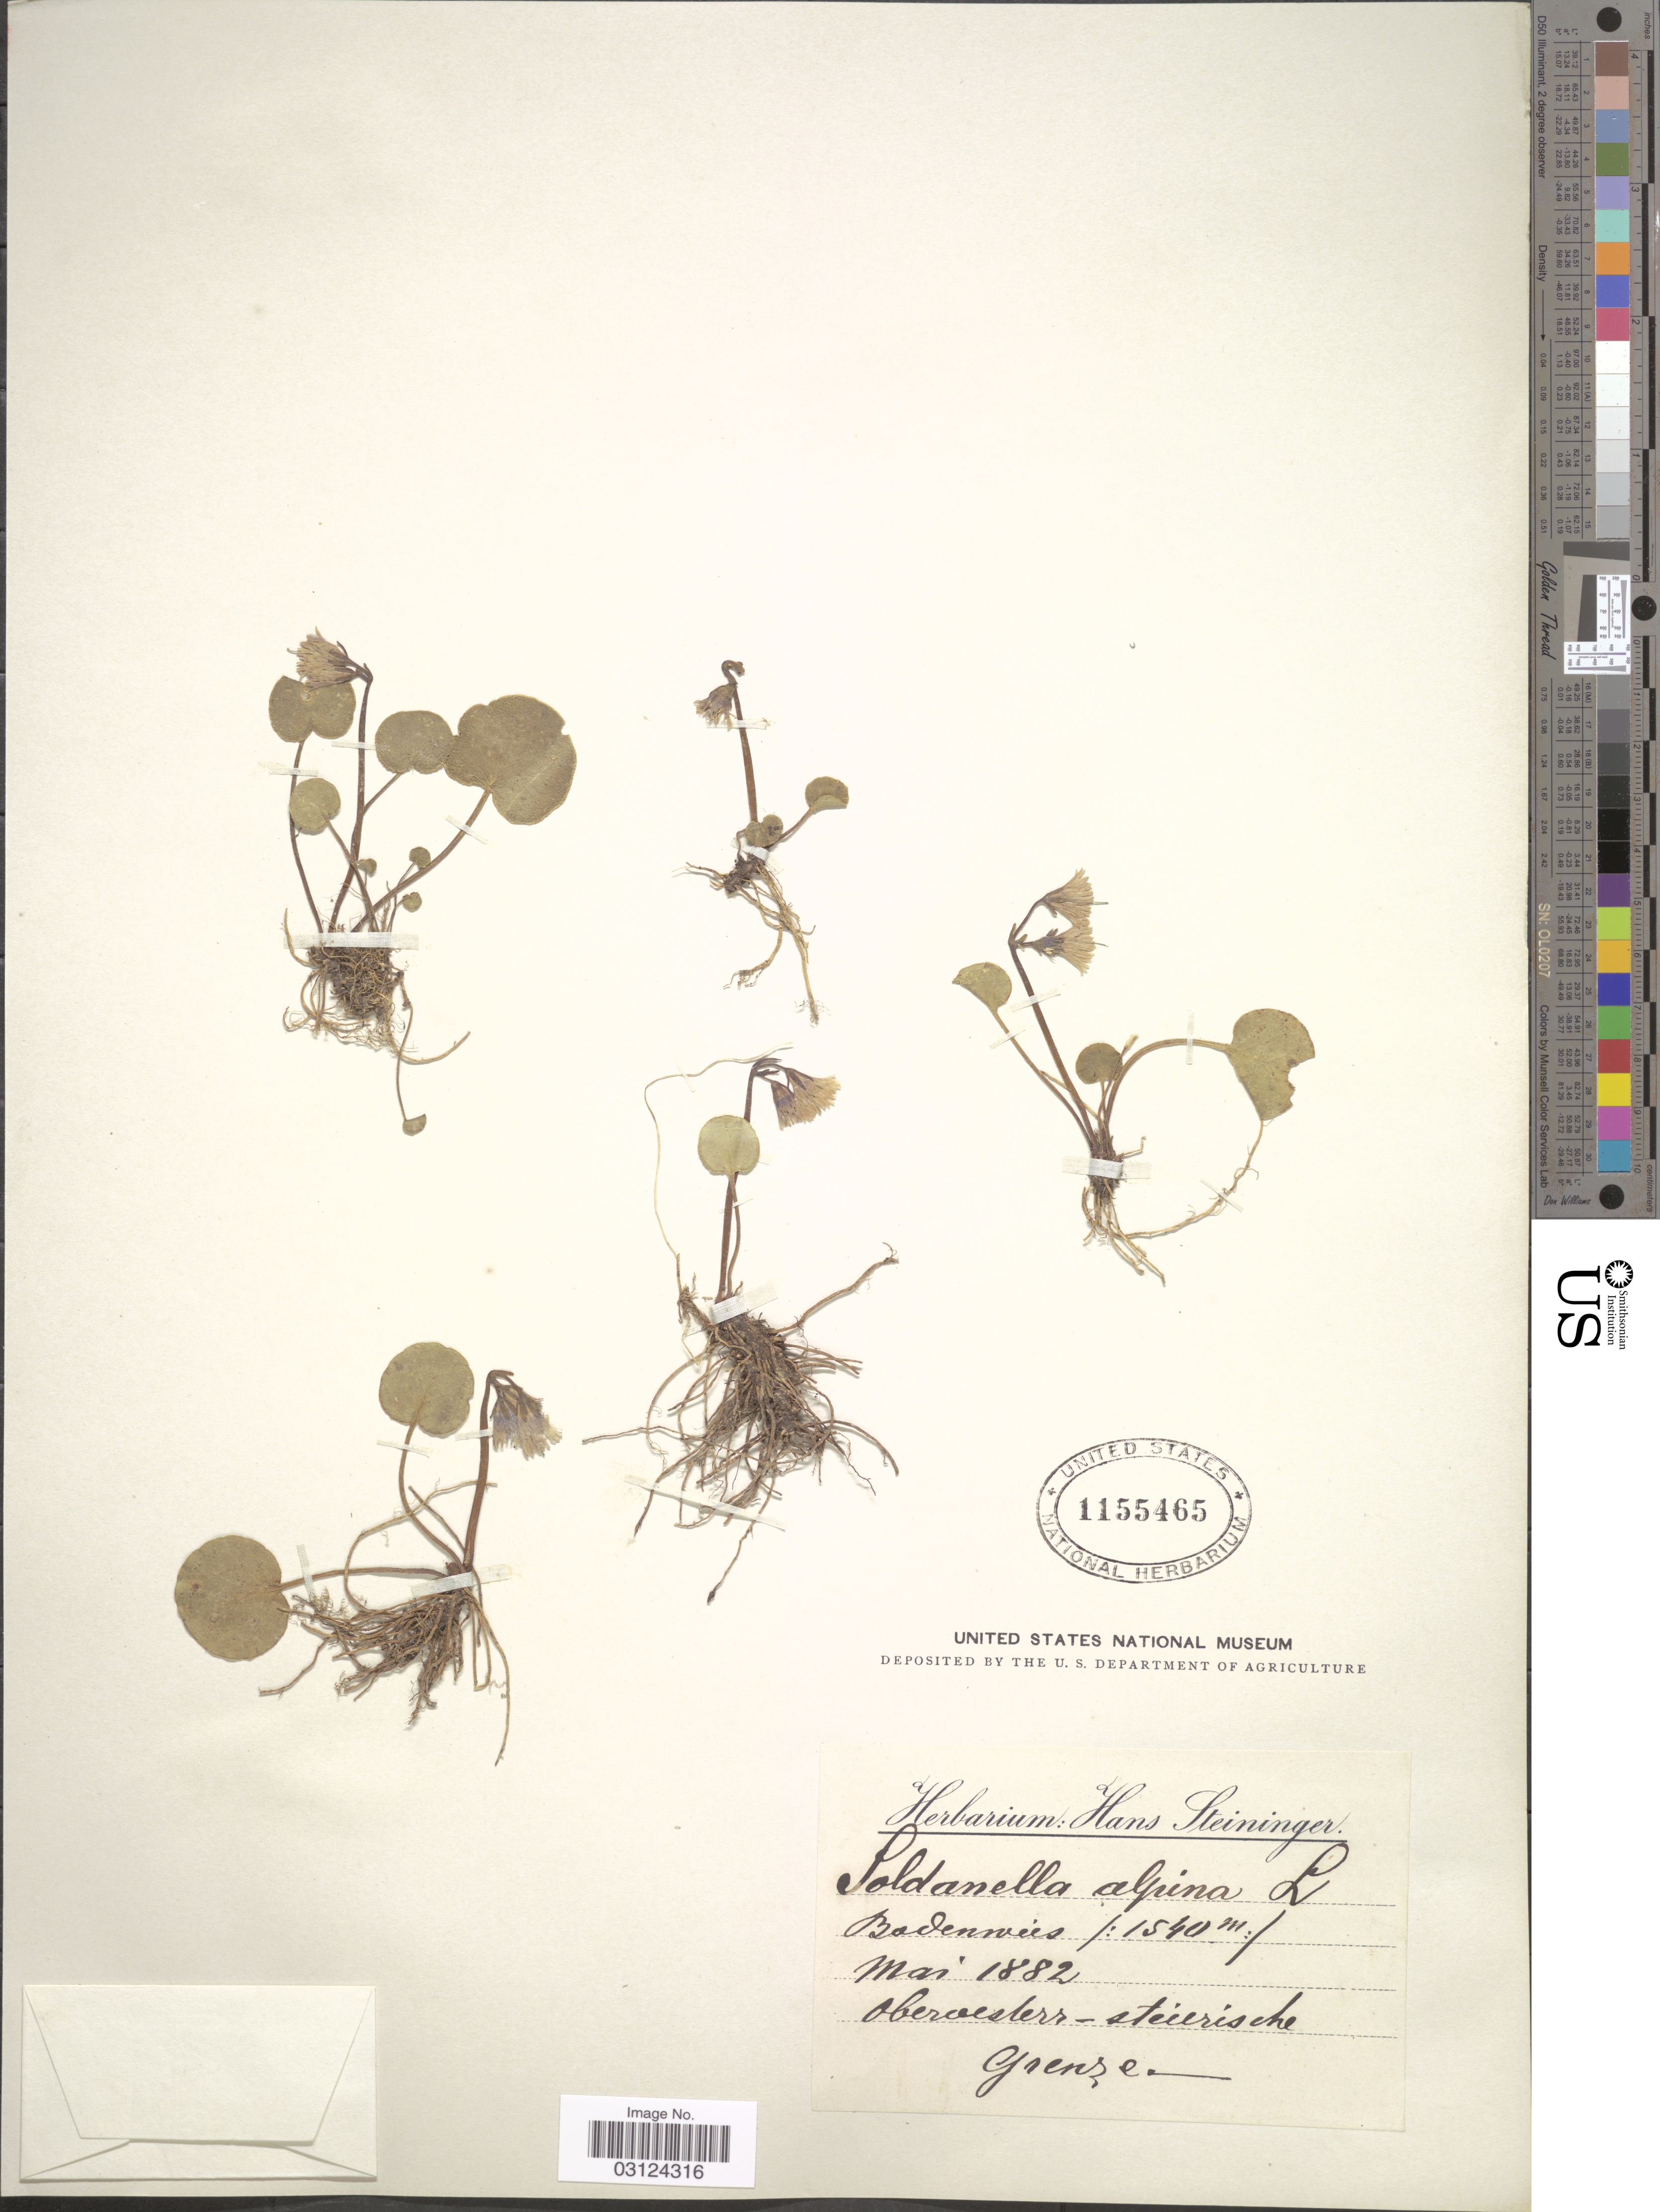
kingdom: Plantae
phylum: Tracheophyta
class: Magnoliopsida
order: Ericales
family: Primulaceae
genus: Soldanella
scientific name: Soldanella alpina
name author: L.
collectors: ex herb. Hans Steininger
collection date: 1882-05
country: Austria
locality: Oberoesterr- steirische Grenze.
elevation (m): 1540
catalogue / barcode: US 1155465